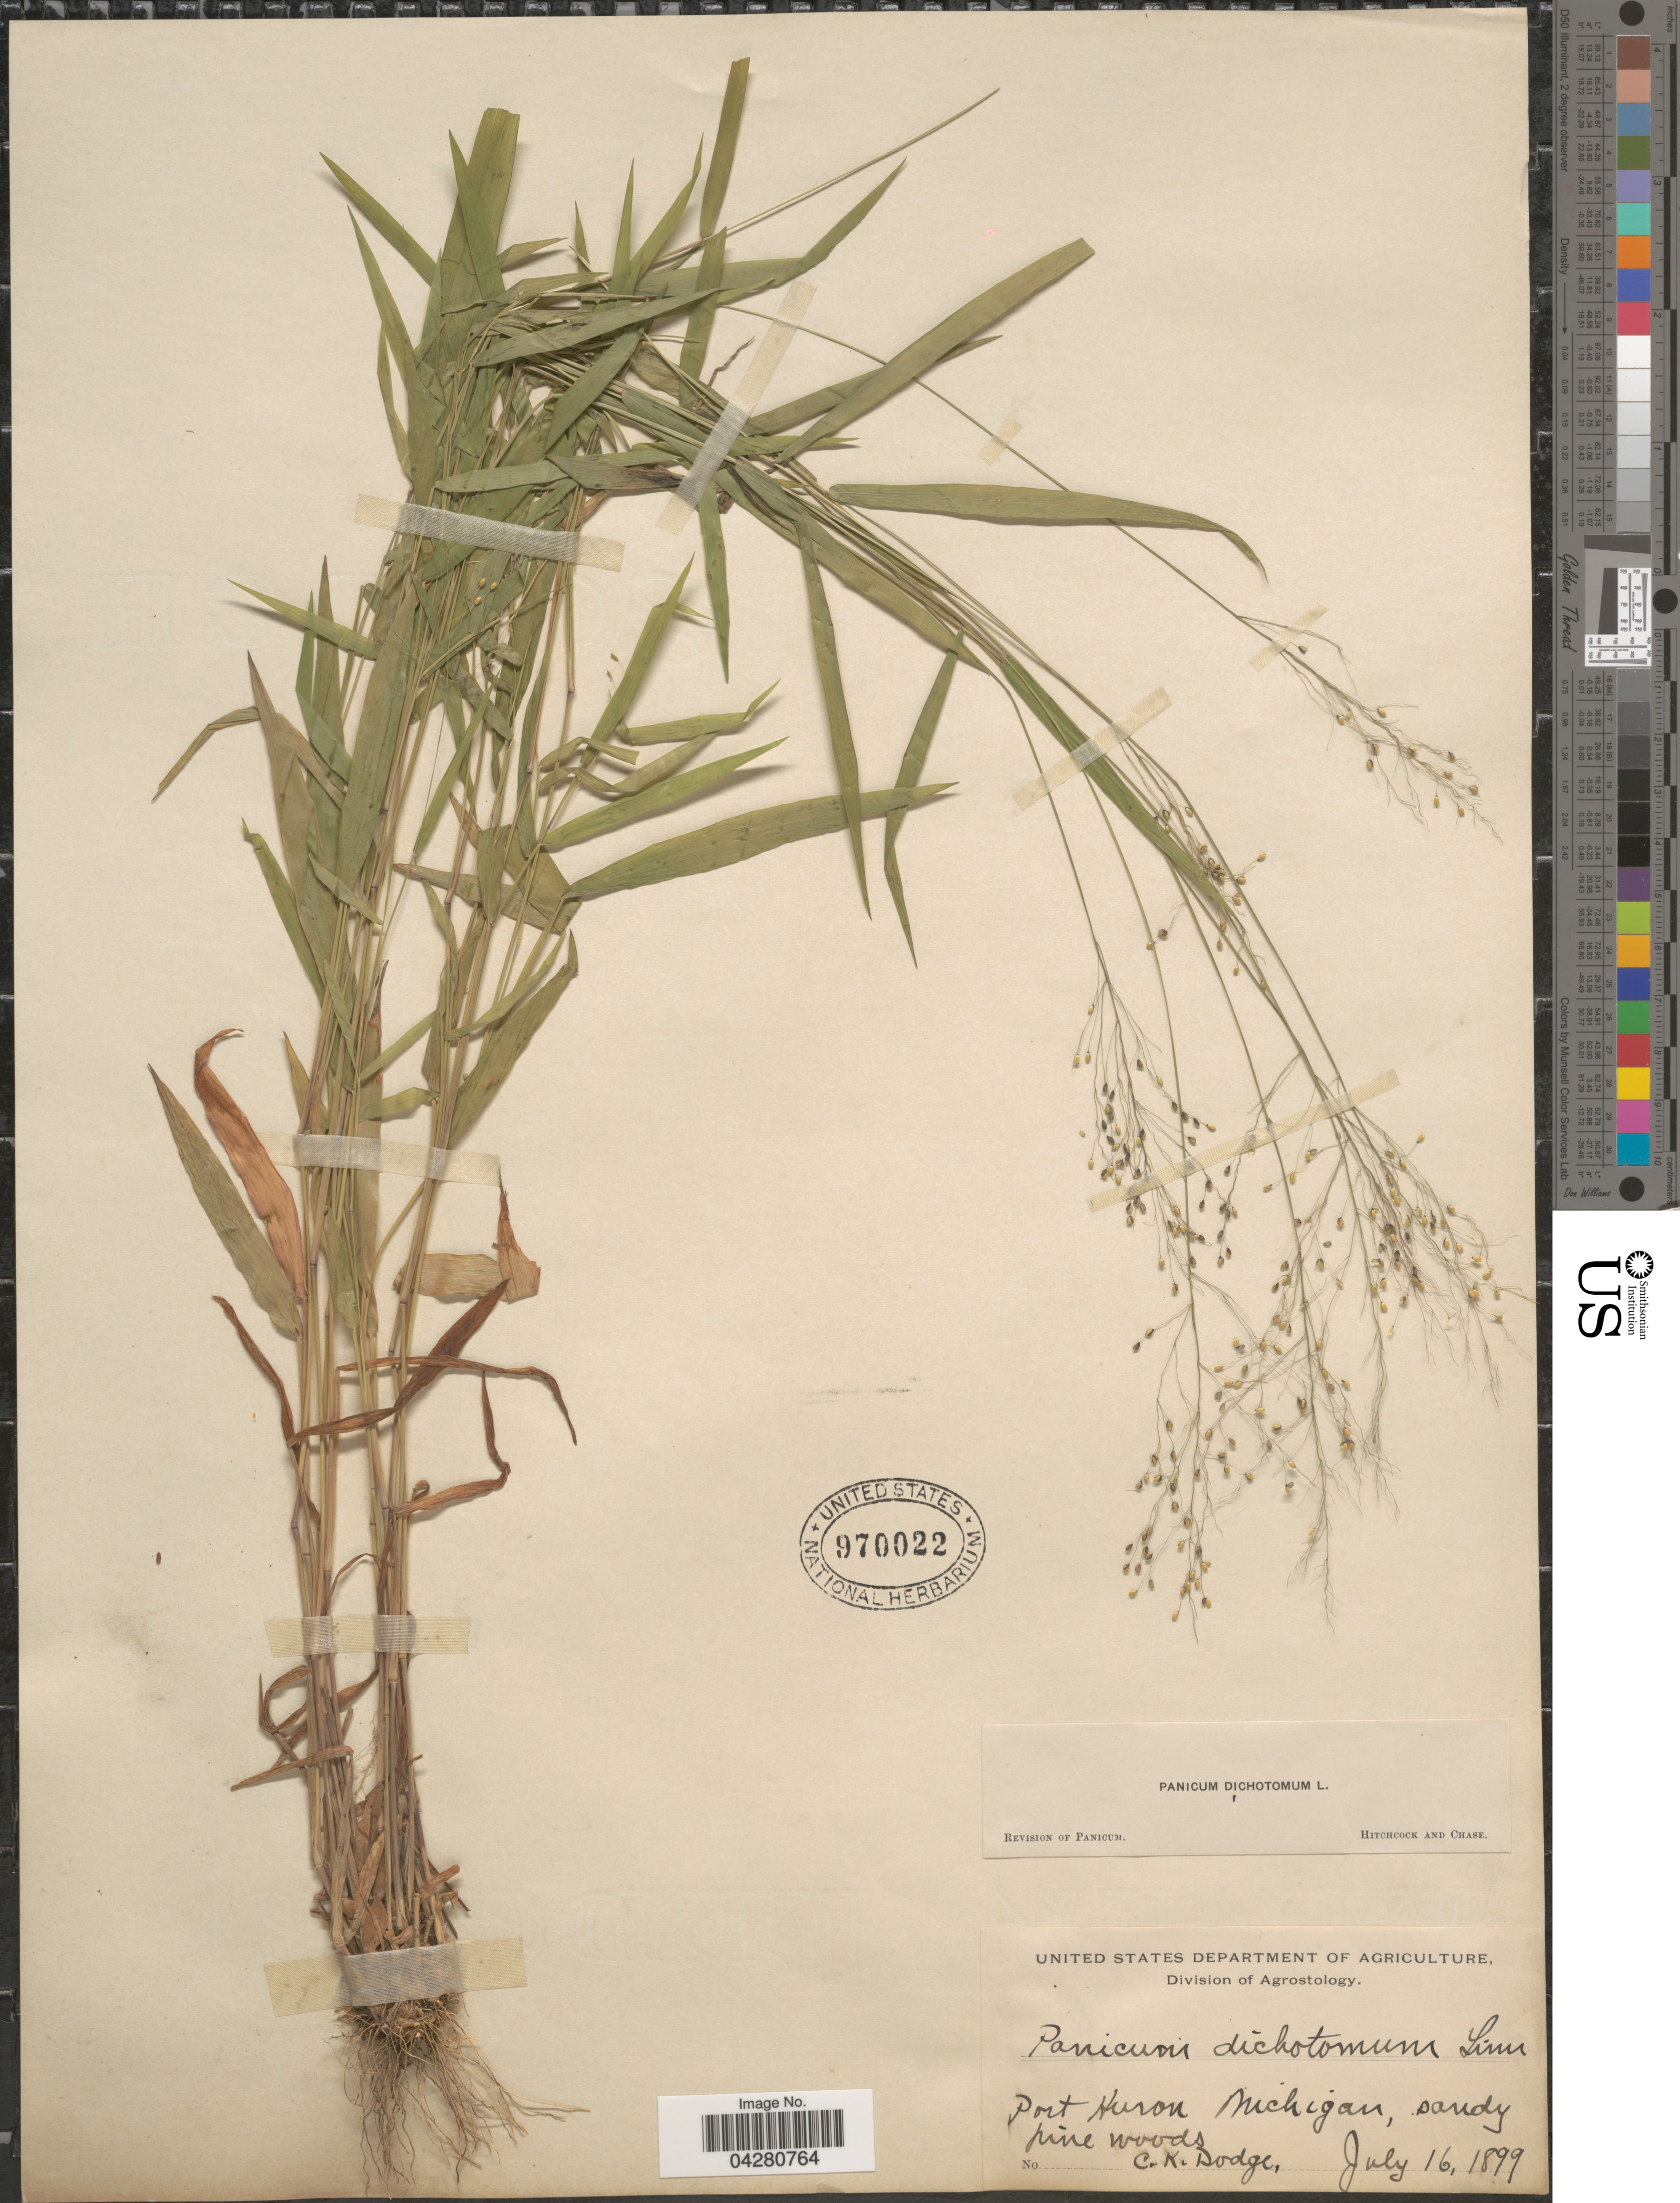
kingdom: Plantae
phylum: Tracheophyta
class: Liliopsida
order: Poales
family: Poaceae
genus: Dichanthelium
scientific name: Dichanthelium dichotomum var. dichotomum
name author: (L.) Gould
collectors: C. Dodge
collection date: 1899-07-16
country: United States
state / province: Michigan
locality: Port Huron.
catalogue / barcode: US 970022